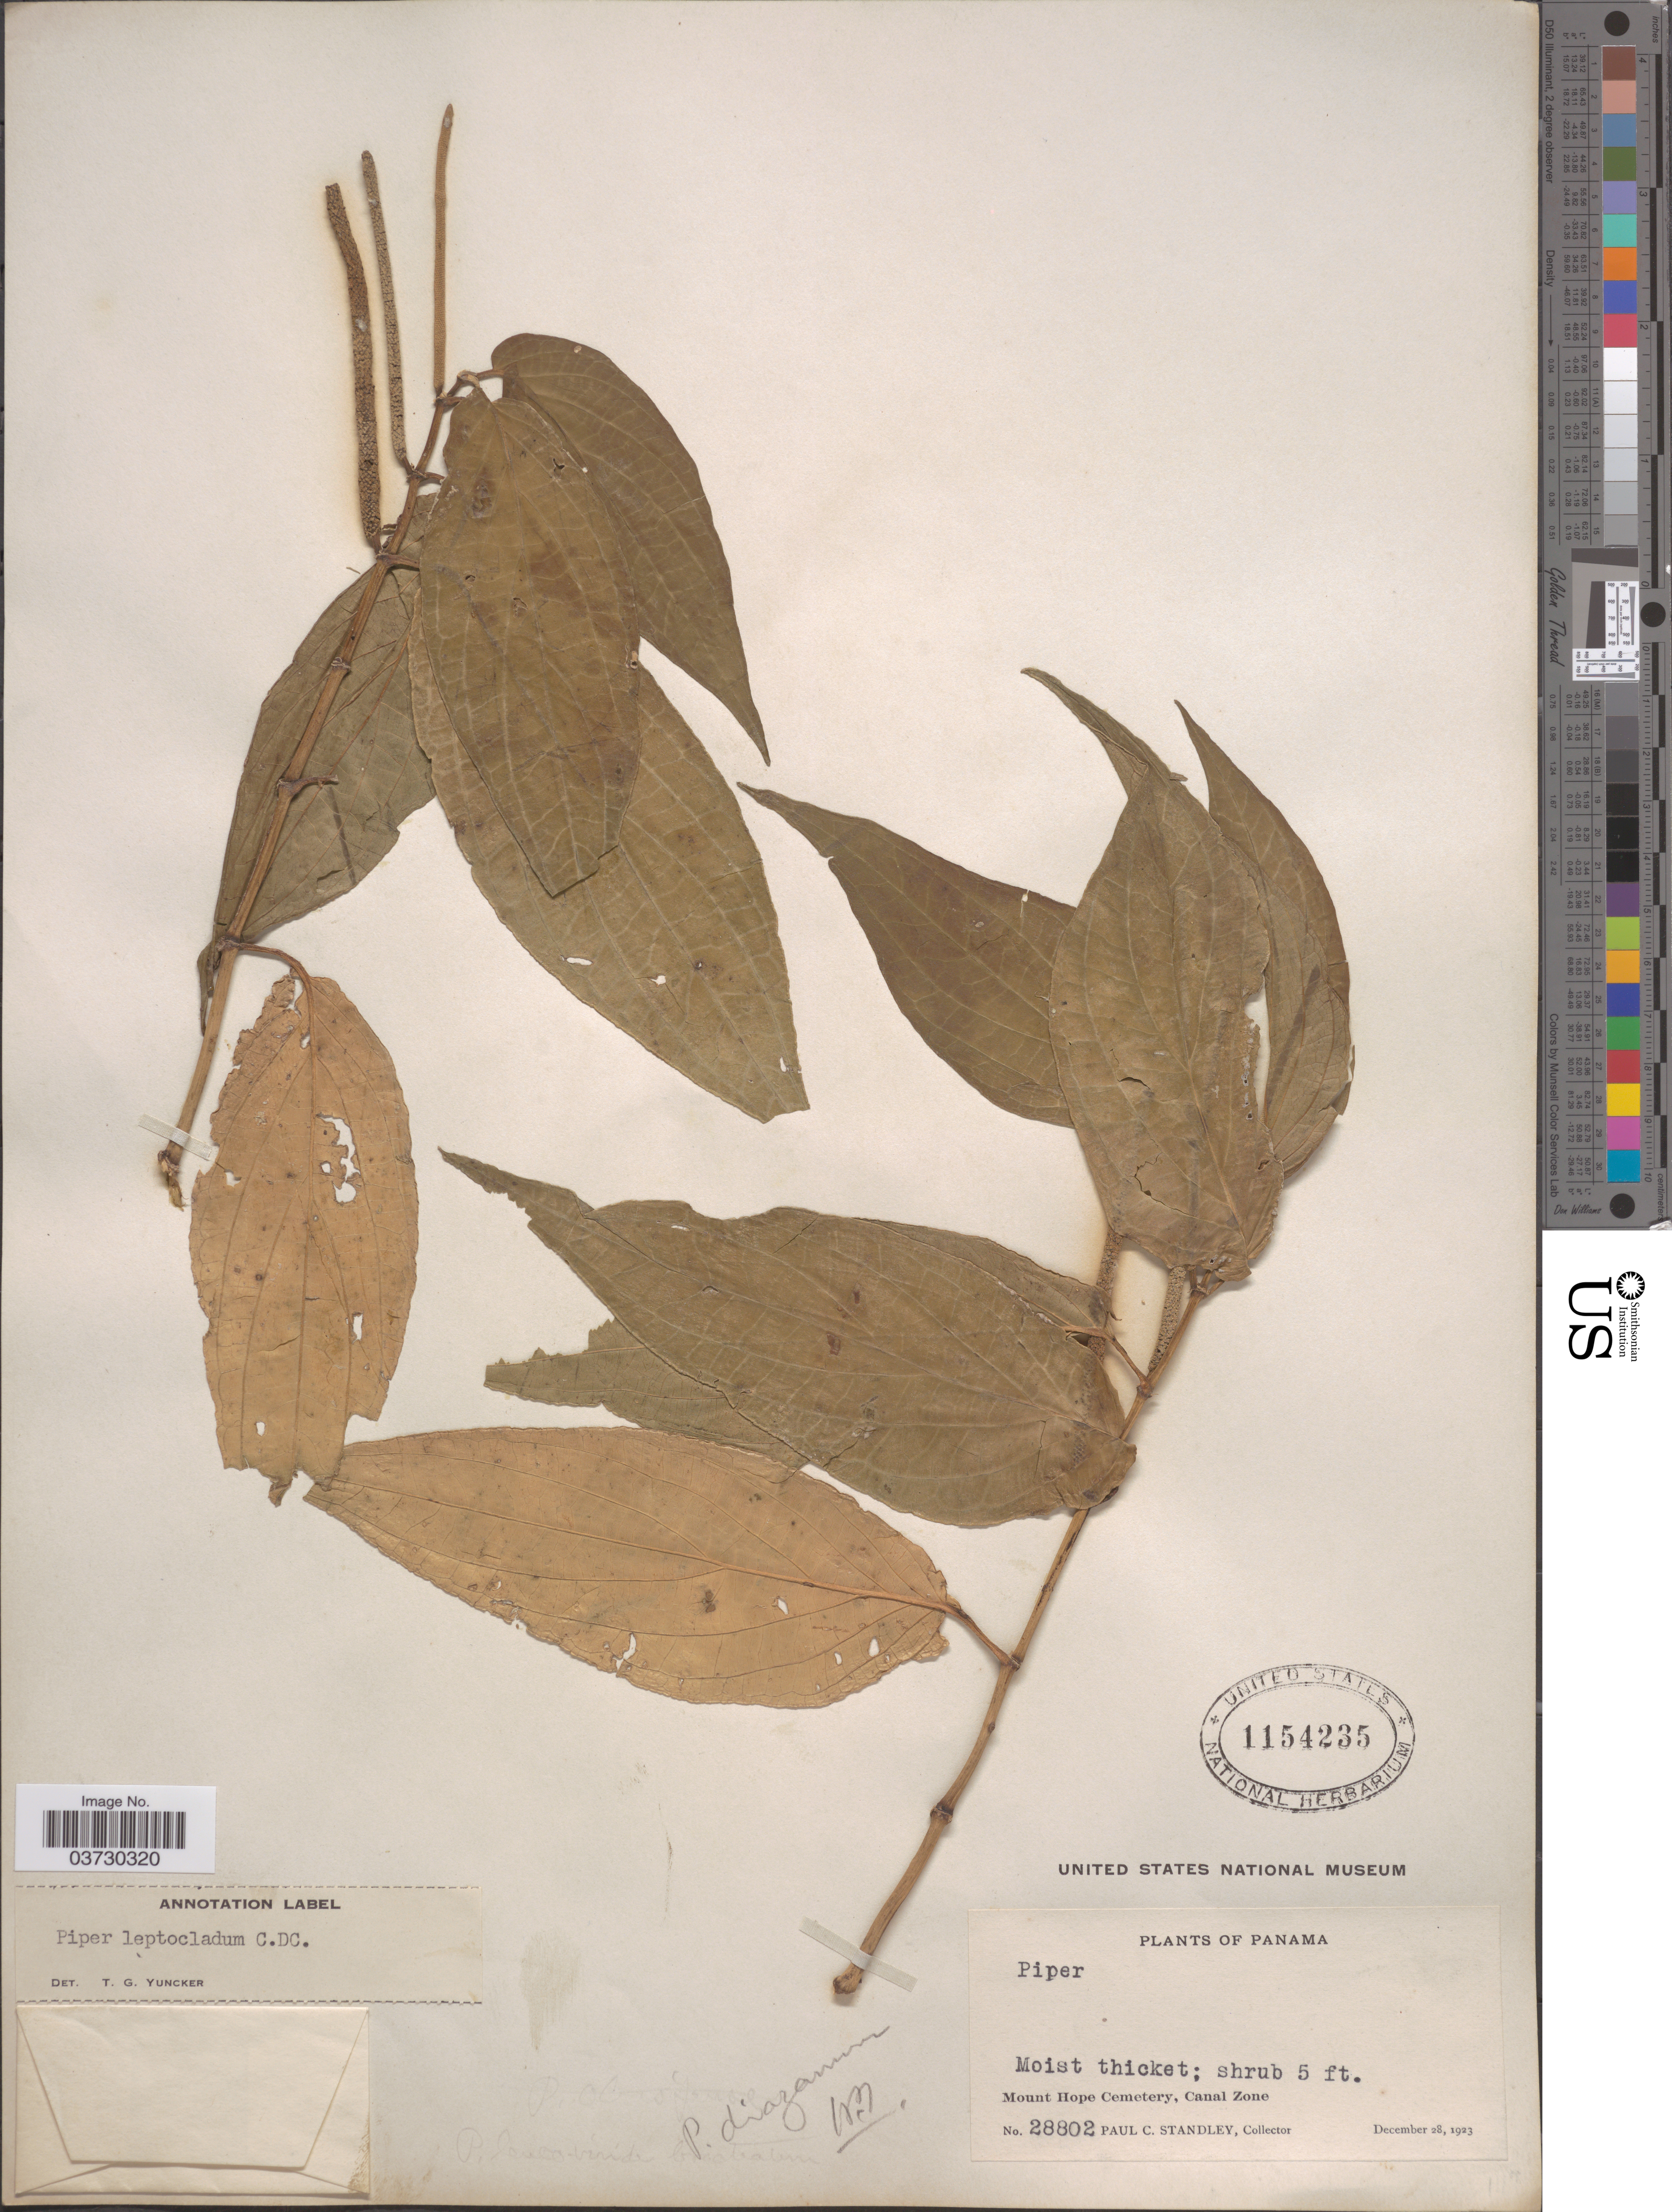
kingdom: Plantae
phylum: Tracheophyta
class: Magnoliopsida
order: Piperales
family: Piperaceae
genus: Piper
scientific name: Piper leptocladum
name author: C. DC.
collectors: P. C. Standley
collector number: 28802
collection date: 1923-12-28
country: Panama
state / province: Colón / Panamá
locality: Mount Hope Cemetery.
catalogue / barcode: US 1154235